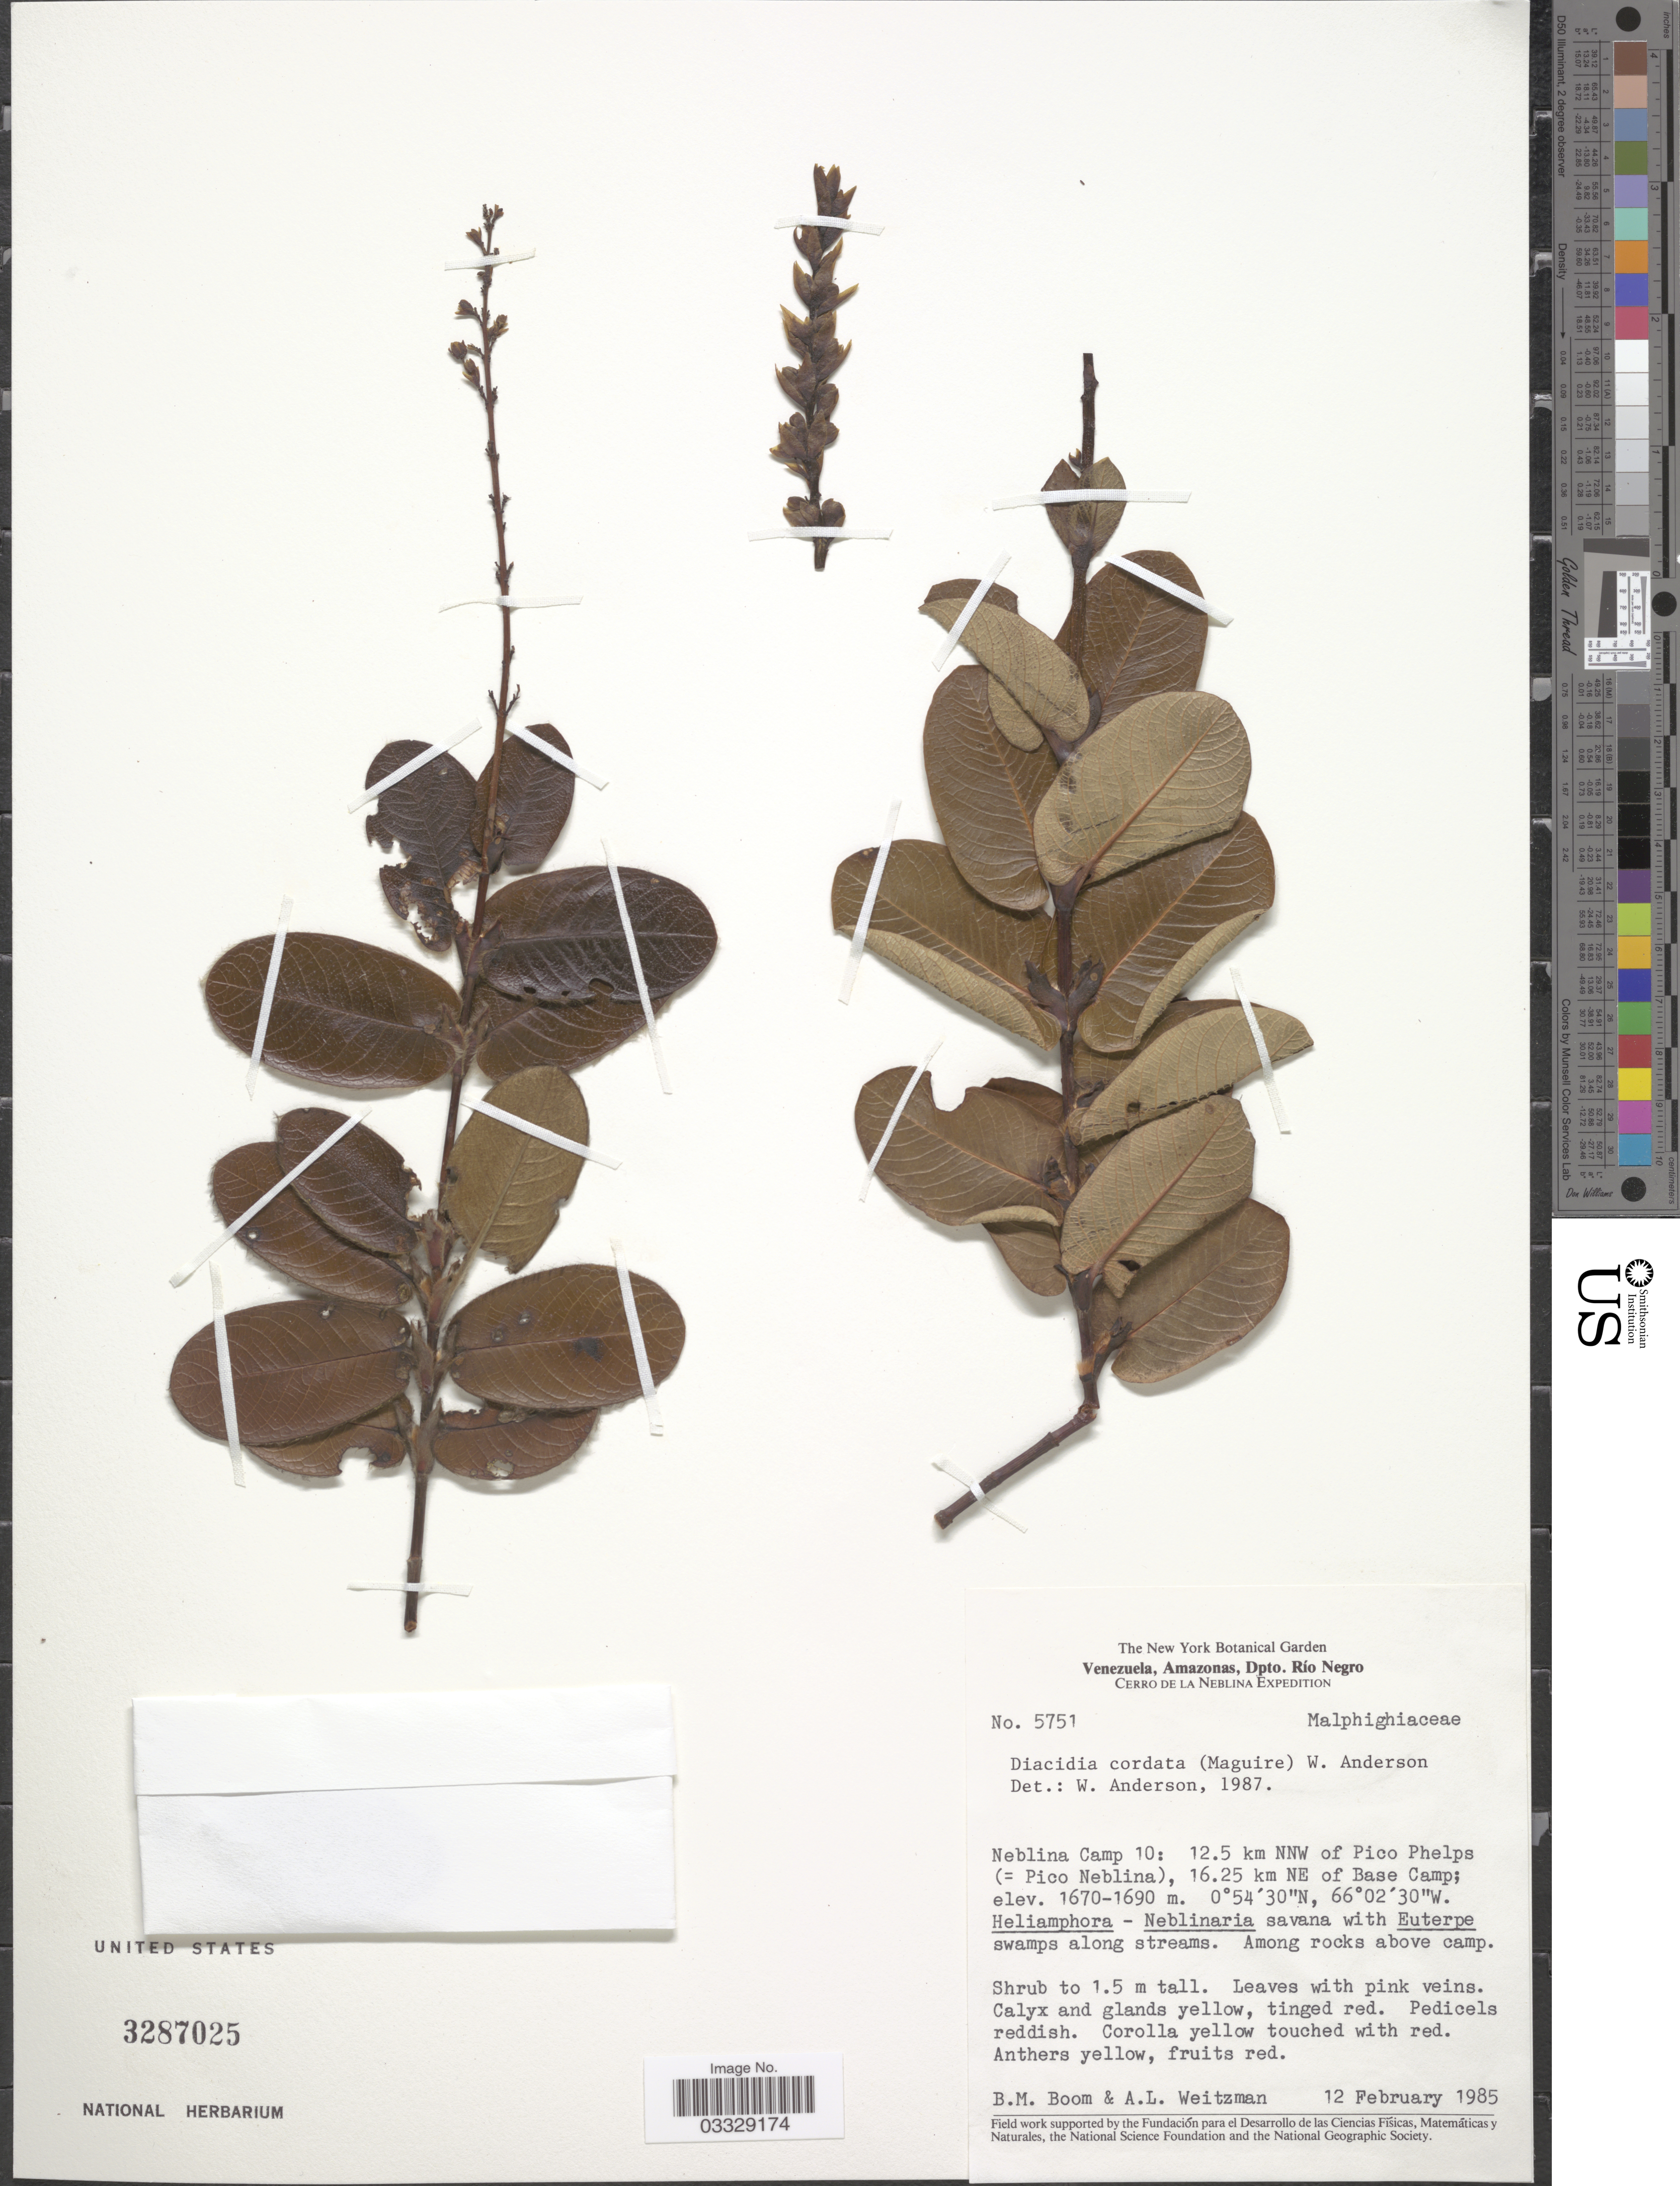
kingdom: Plantae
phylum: Tracheophyta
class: Magnoliopsida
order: Malpighiales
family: Malpighiaceae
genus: Diacidia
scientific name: Diacidia cordata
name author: (Maguire) W.R. Anderson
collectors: B. M. Boom & A. L. Weitzman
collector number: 5751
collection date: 1985-02-12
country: Venezuela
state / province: Amazonas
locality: Dpto. Río Negro. Cerro de La Neblina. Neblina Camp 10: 12.5 km NNW of Pico Phelps (= Pico Neblina), 16.25 km NE of Base Camp.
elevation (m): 1670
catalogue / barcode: US 3287025